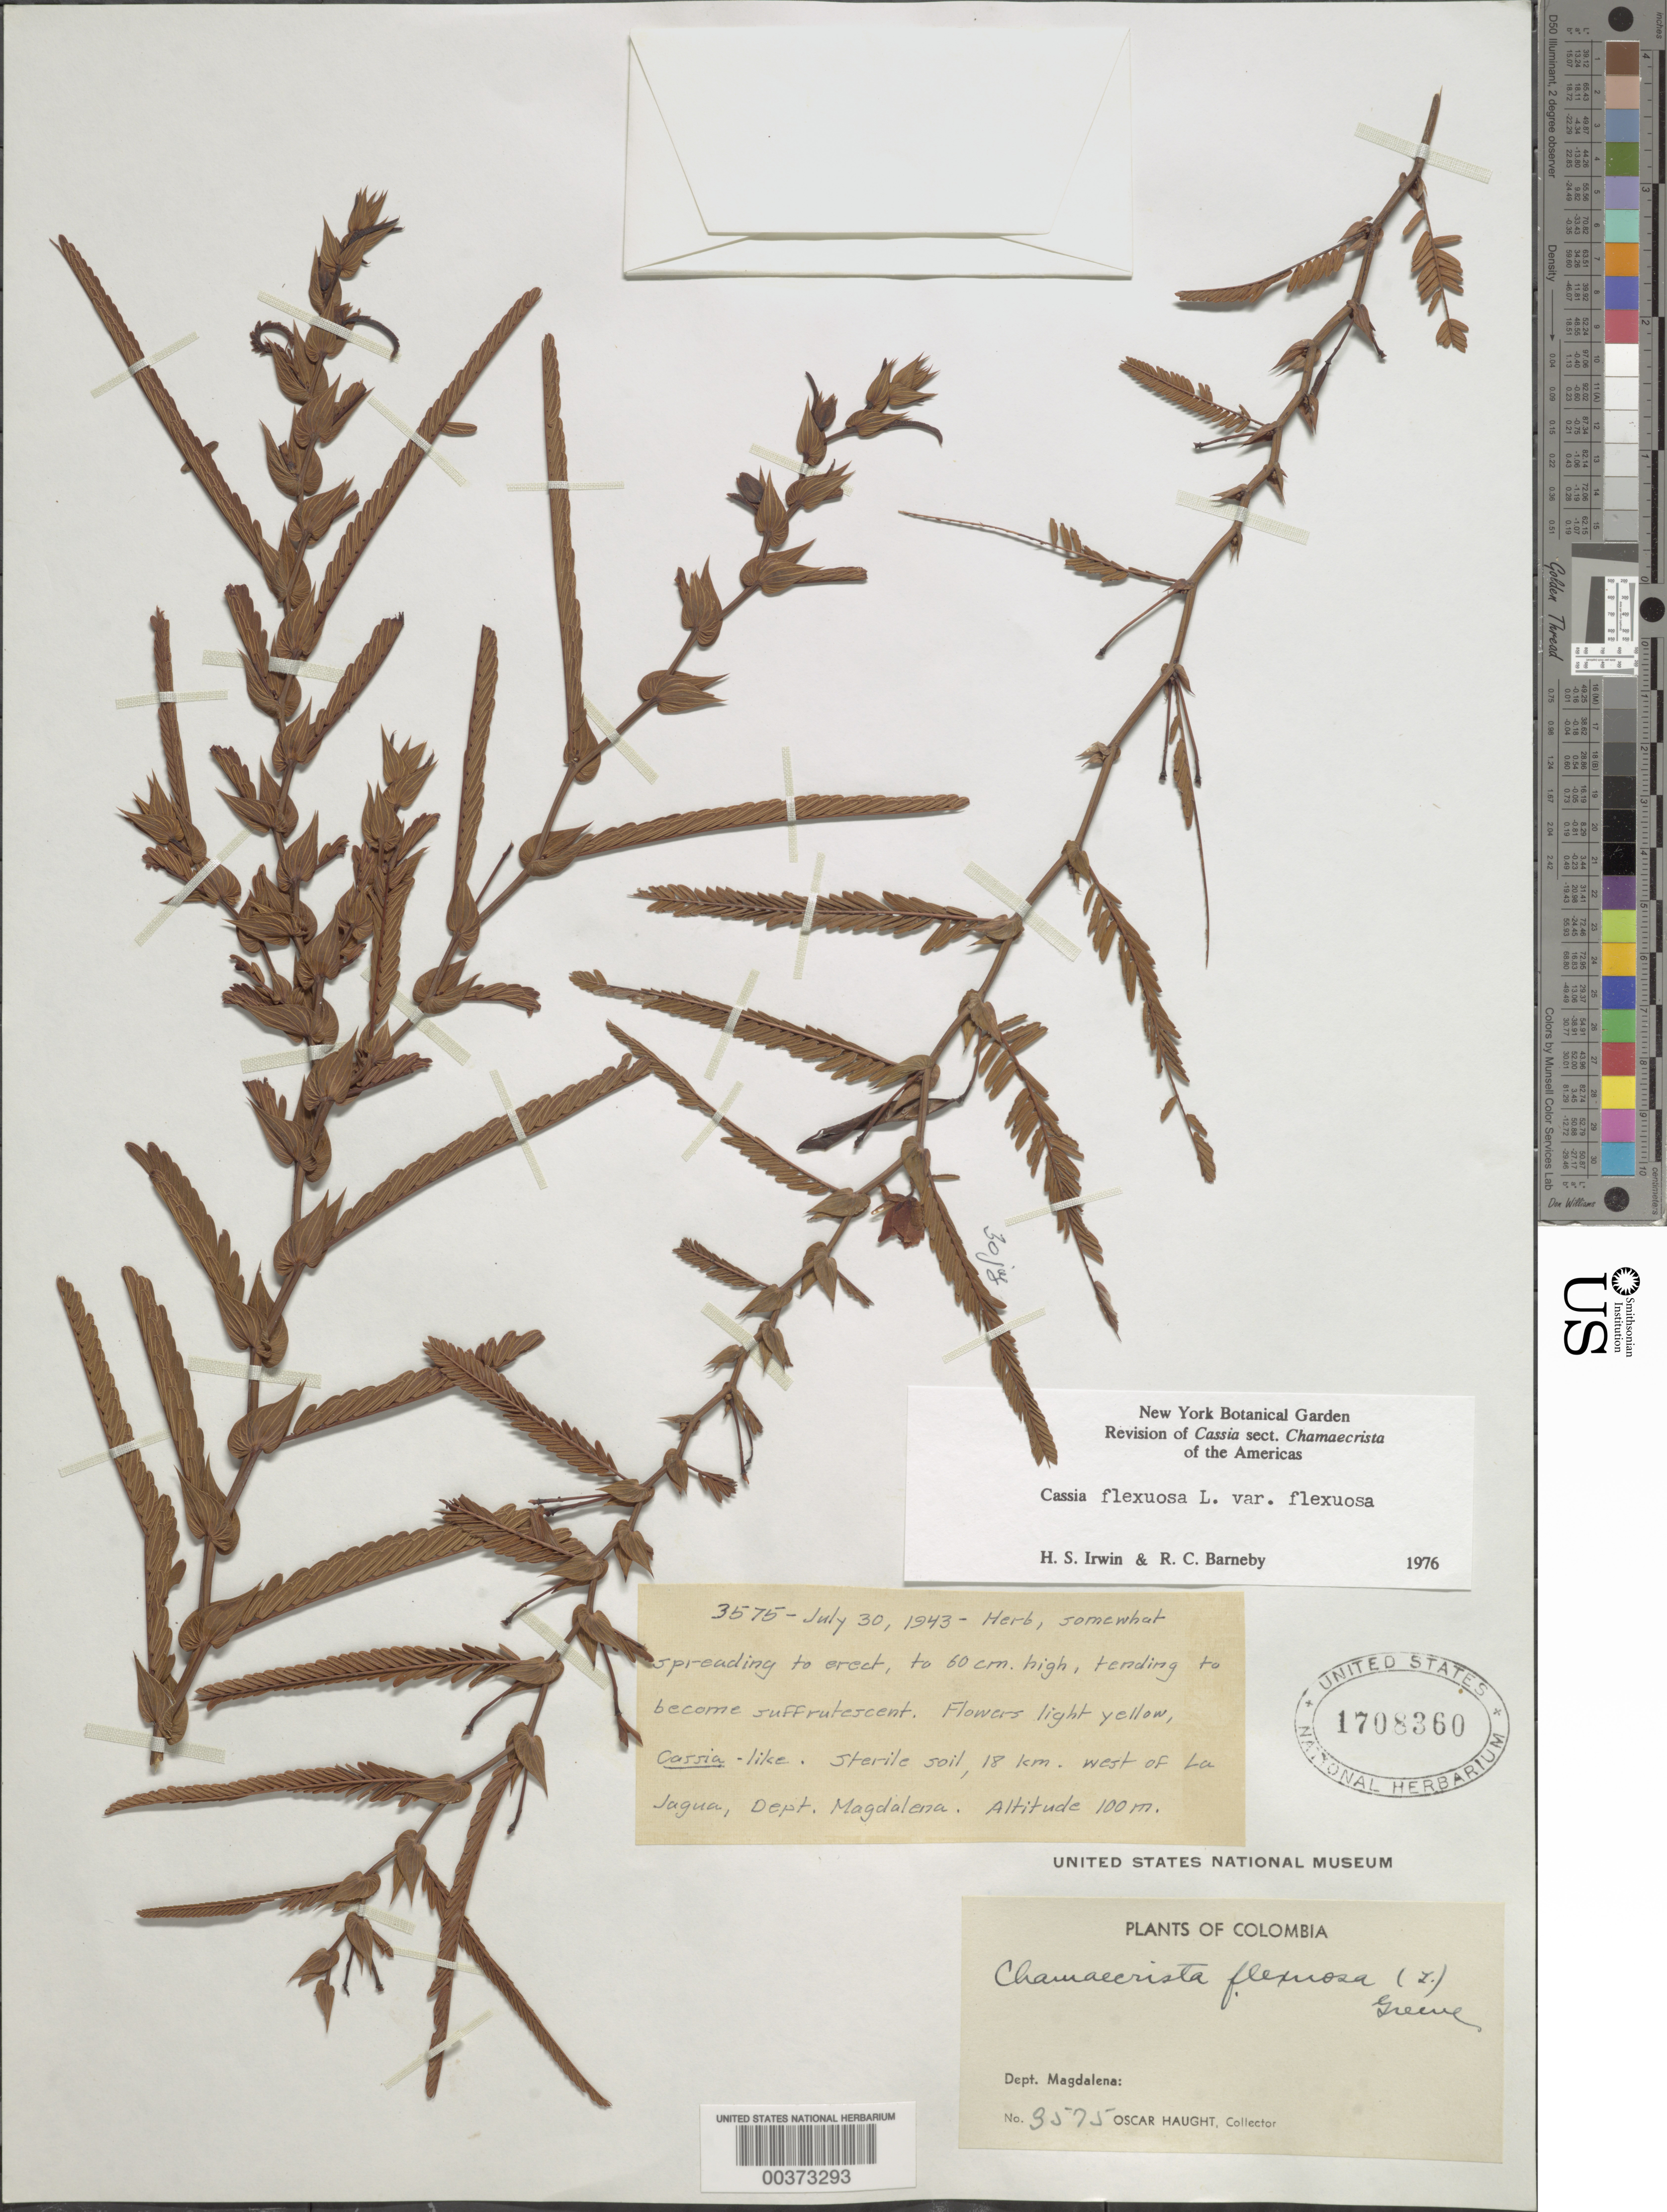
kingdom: Plantae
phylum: Tracheophyta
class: Magnoliopsida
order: Fabales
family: Fabaceae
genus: Chamaecrista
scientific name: Chamaecrista flexuosa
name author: (L.) Greene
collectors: O. L. Haught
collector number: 3575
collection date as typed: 30 Jul 1943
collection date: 1943-07-30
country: Colombia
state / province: Magdalena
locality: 18 km W of La jagua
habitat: Sterile soil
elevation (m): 100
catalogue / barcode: US 1708360